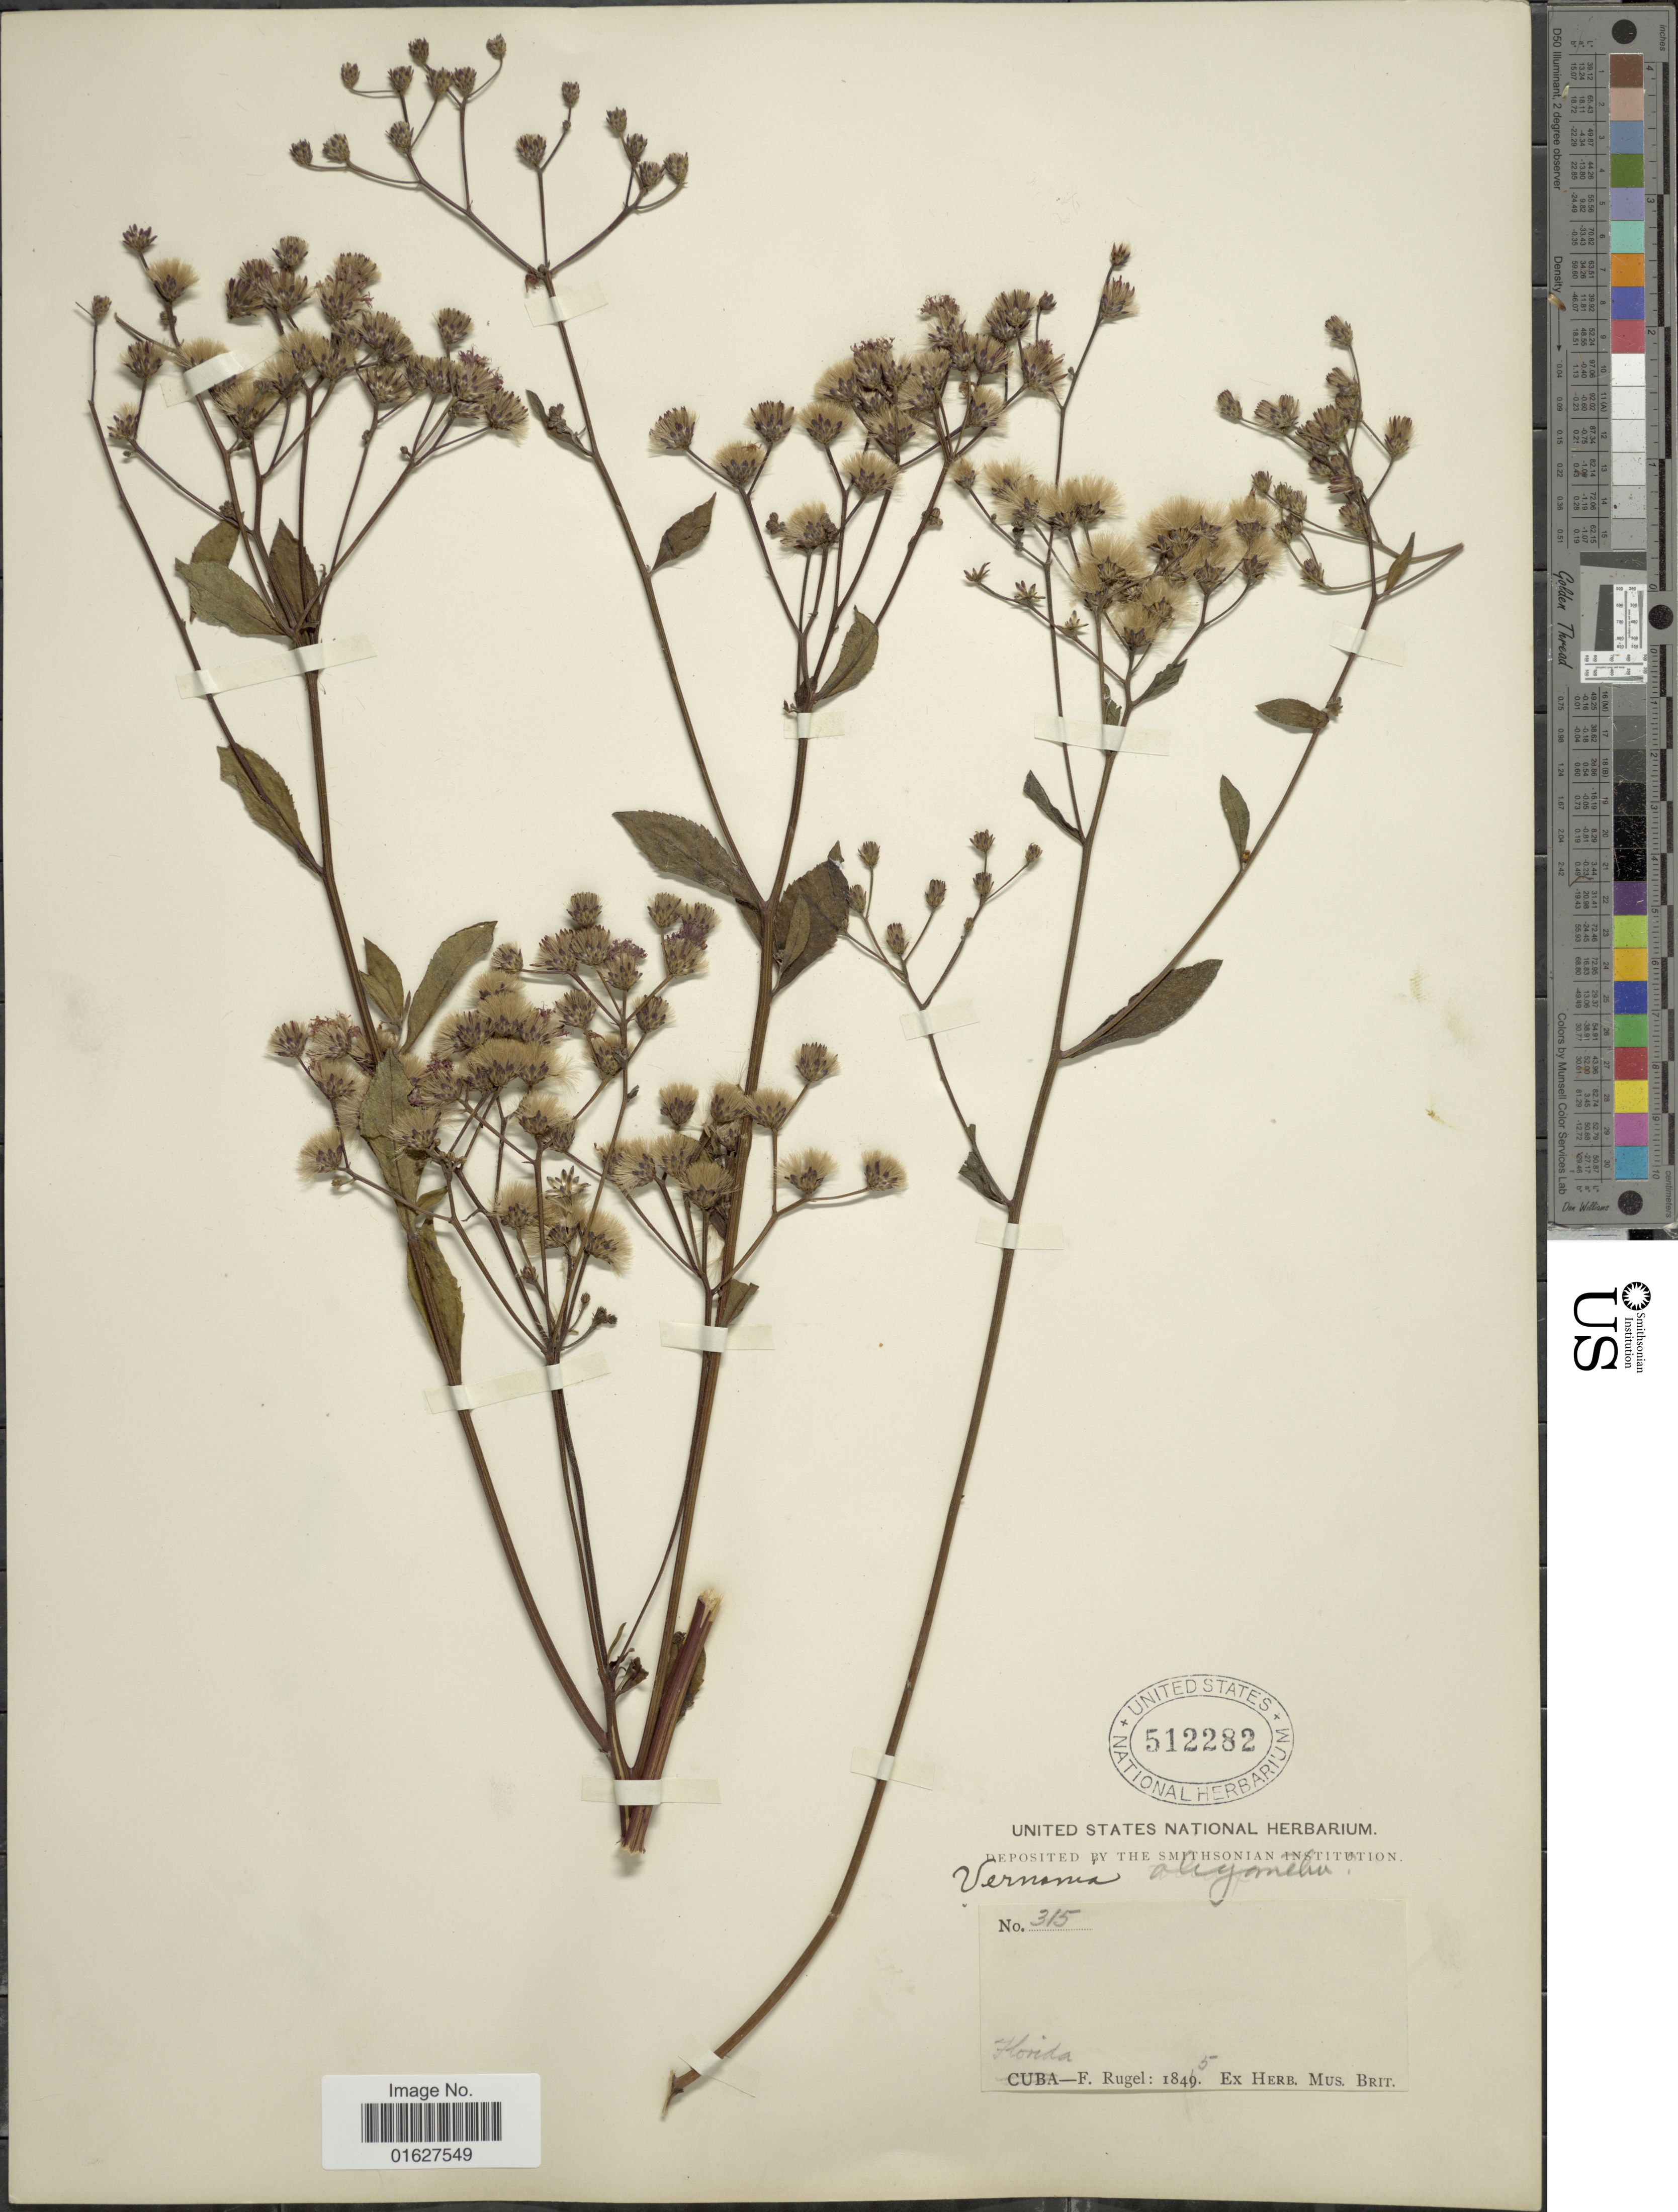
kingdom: Plantae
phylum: Tracheophyta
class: Magnoliopsida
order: Asterales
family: Asteraceae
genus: Vernonia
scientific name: Vernonia oligantha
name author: Greene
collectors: F. Rugel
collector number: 315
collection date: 1845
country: United States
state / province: Florida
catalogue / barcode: US 521182